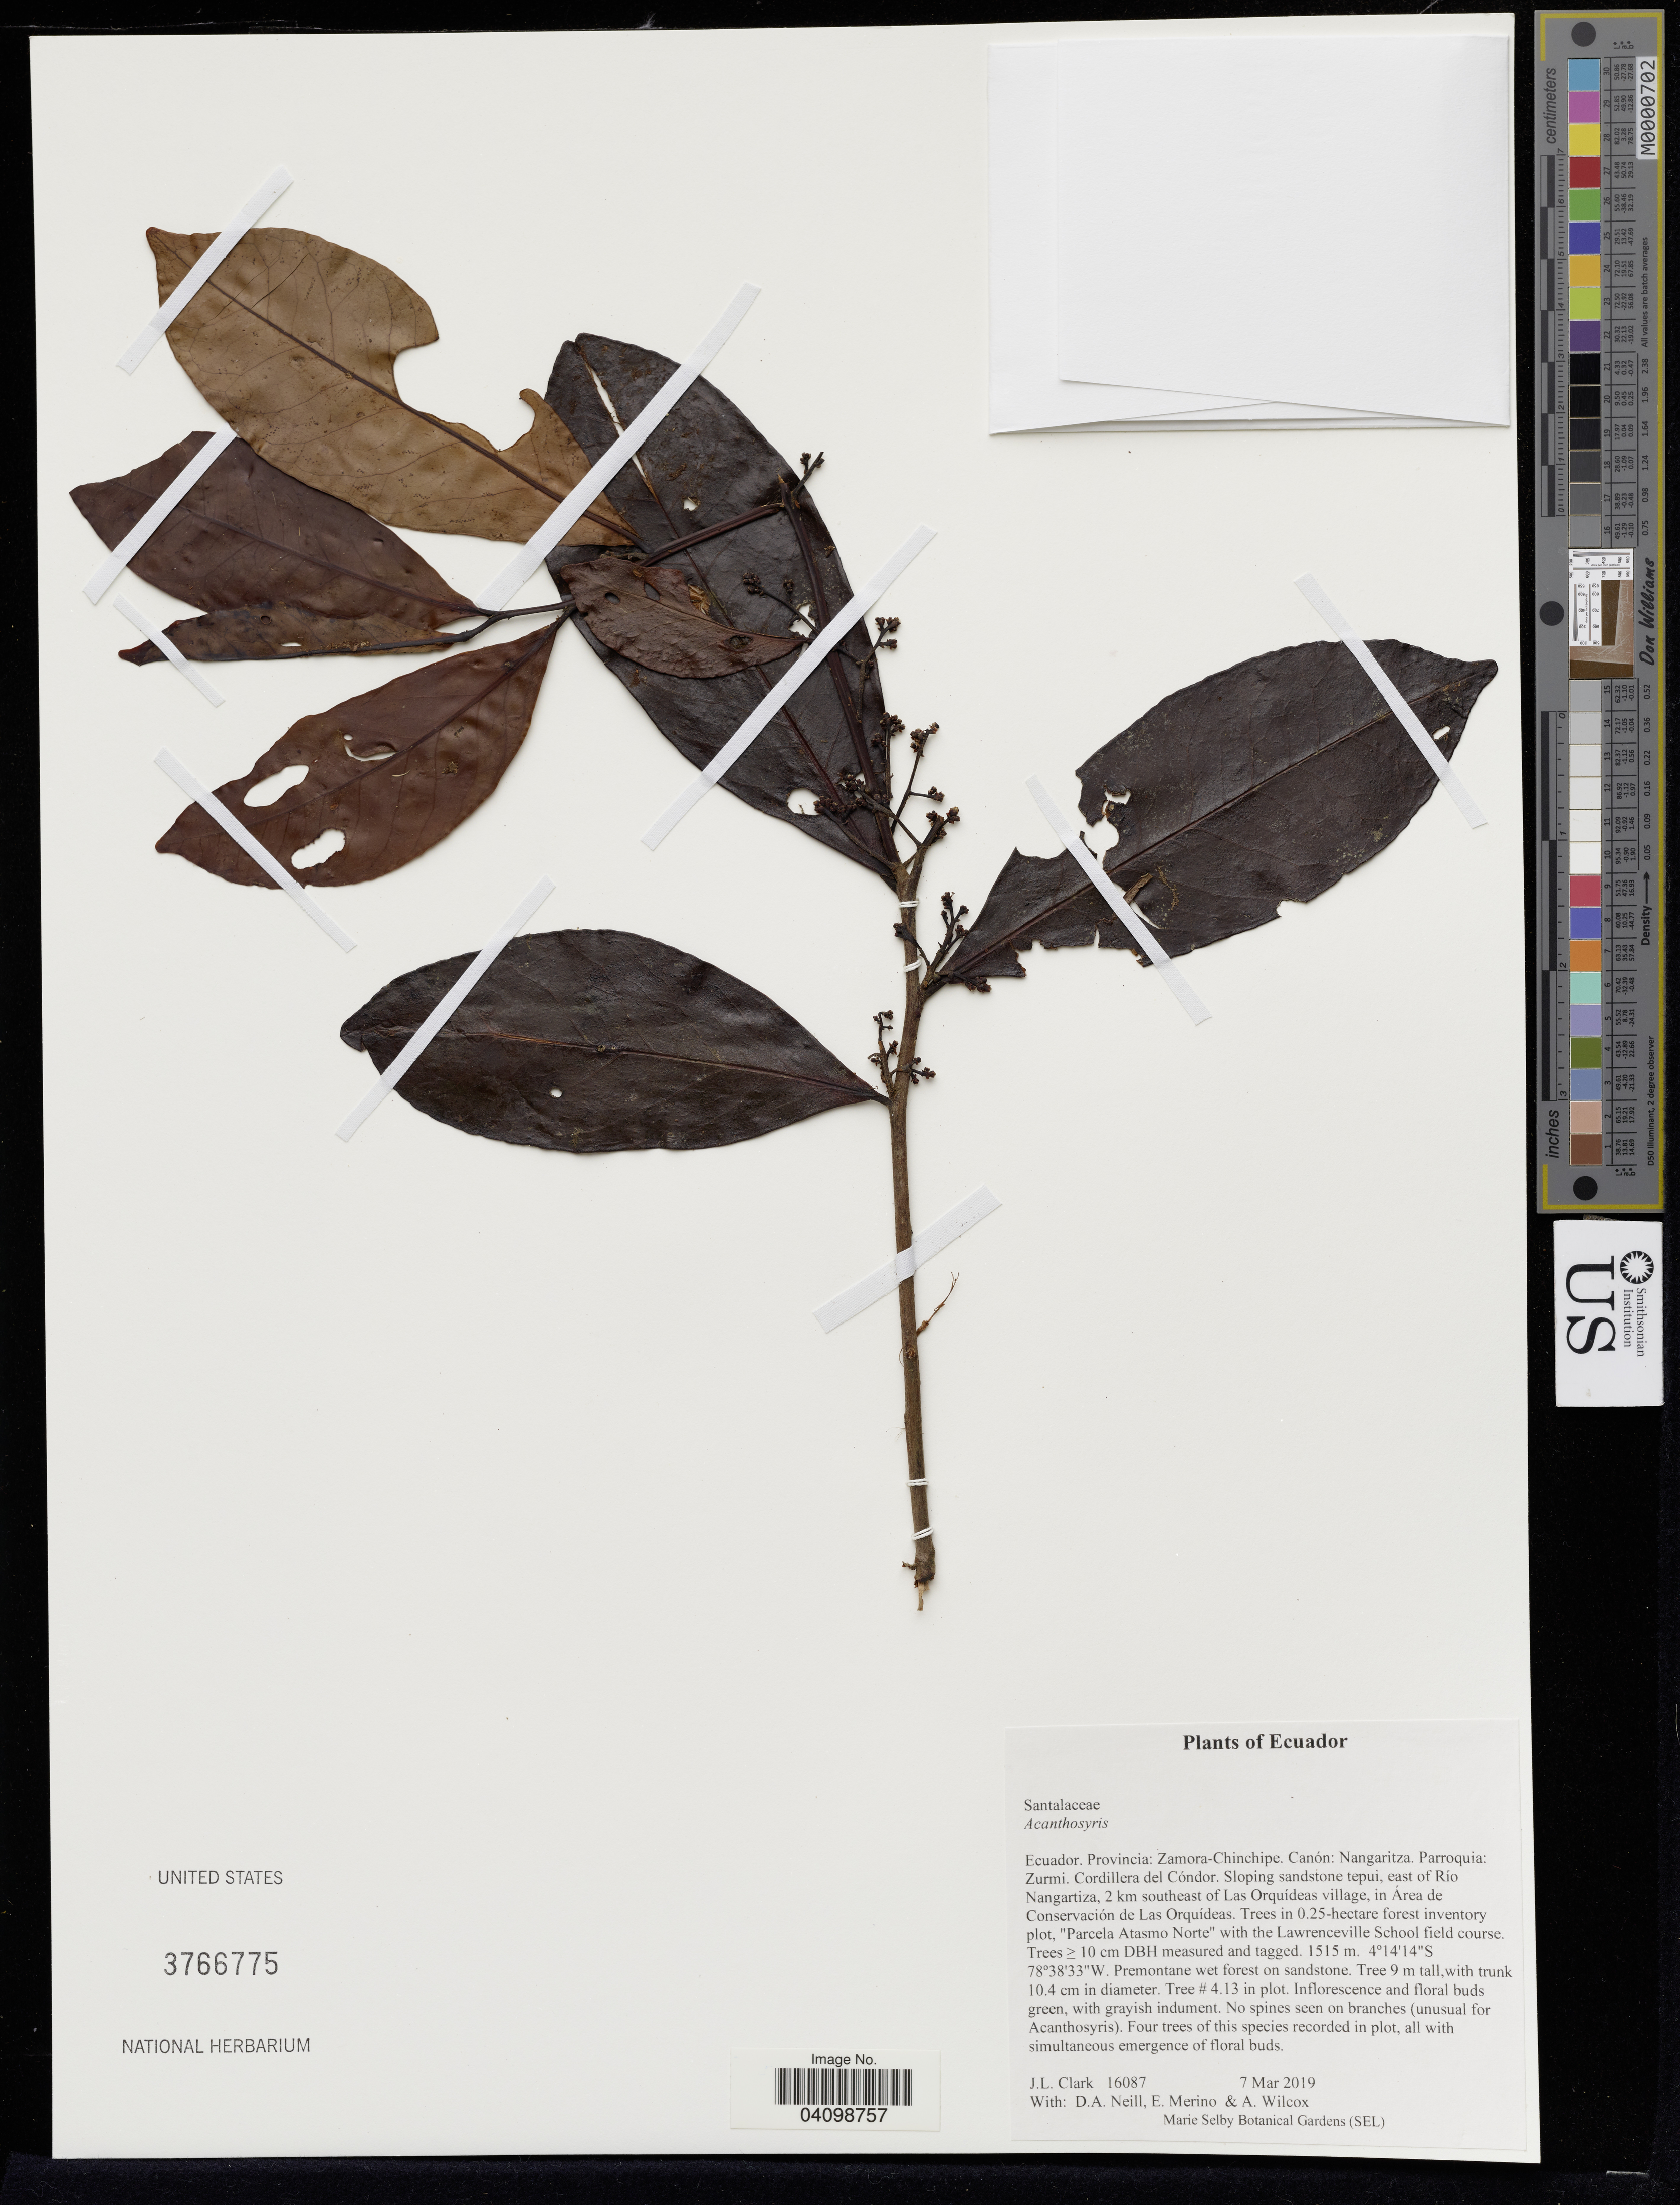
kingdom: Plantae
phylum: Tracheophyta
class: Magnoliopsida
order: Santalales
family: Cervantesiaceae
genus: Acanthosyris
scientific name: Acanthosyris sp.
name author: M. Nee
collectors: J. Clark, D. A. Neill & A. Wilcox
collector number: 16087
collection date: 2019-03-07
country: Ecuador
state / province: Zamora-Chinchipe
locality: Canón: Nangaritza. Parroquia: Zurmi. Cordillera del Cóndor. Sloping sandstone tepui, east of Río Nangartiza, 2 km southeast of Las Orquídeas village, in Área de Conservación de Las Orquídeas. Trees in 0.25-hectare forest inventory plot, "Parcela Atasmo No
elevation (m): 1515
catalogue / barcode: US 3766775